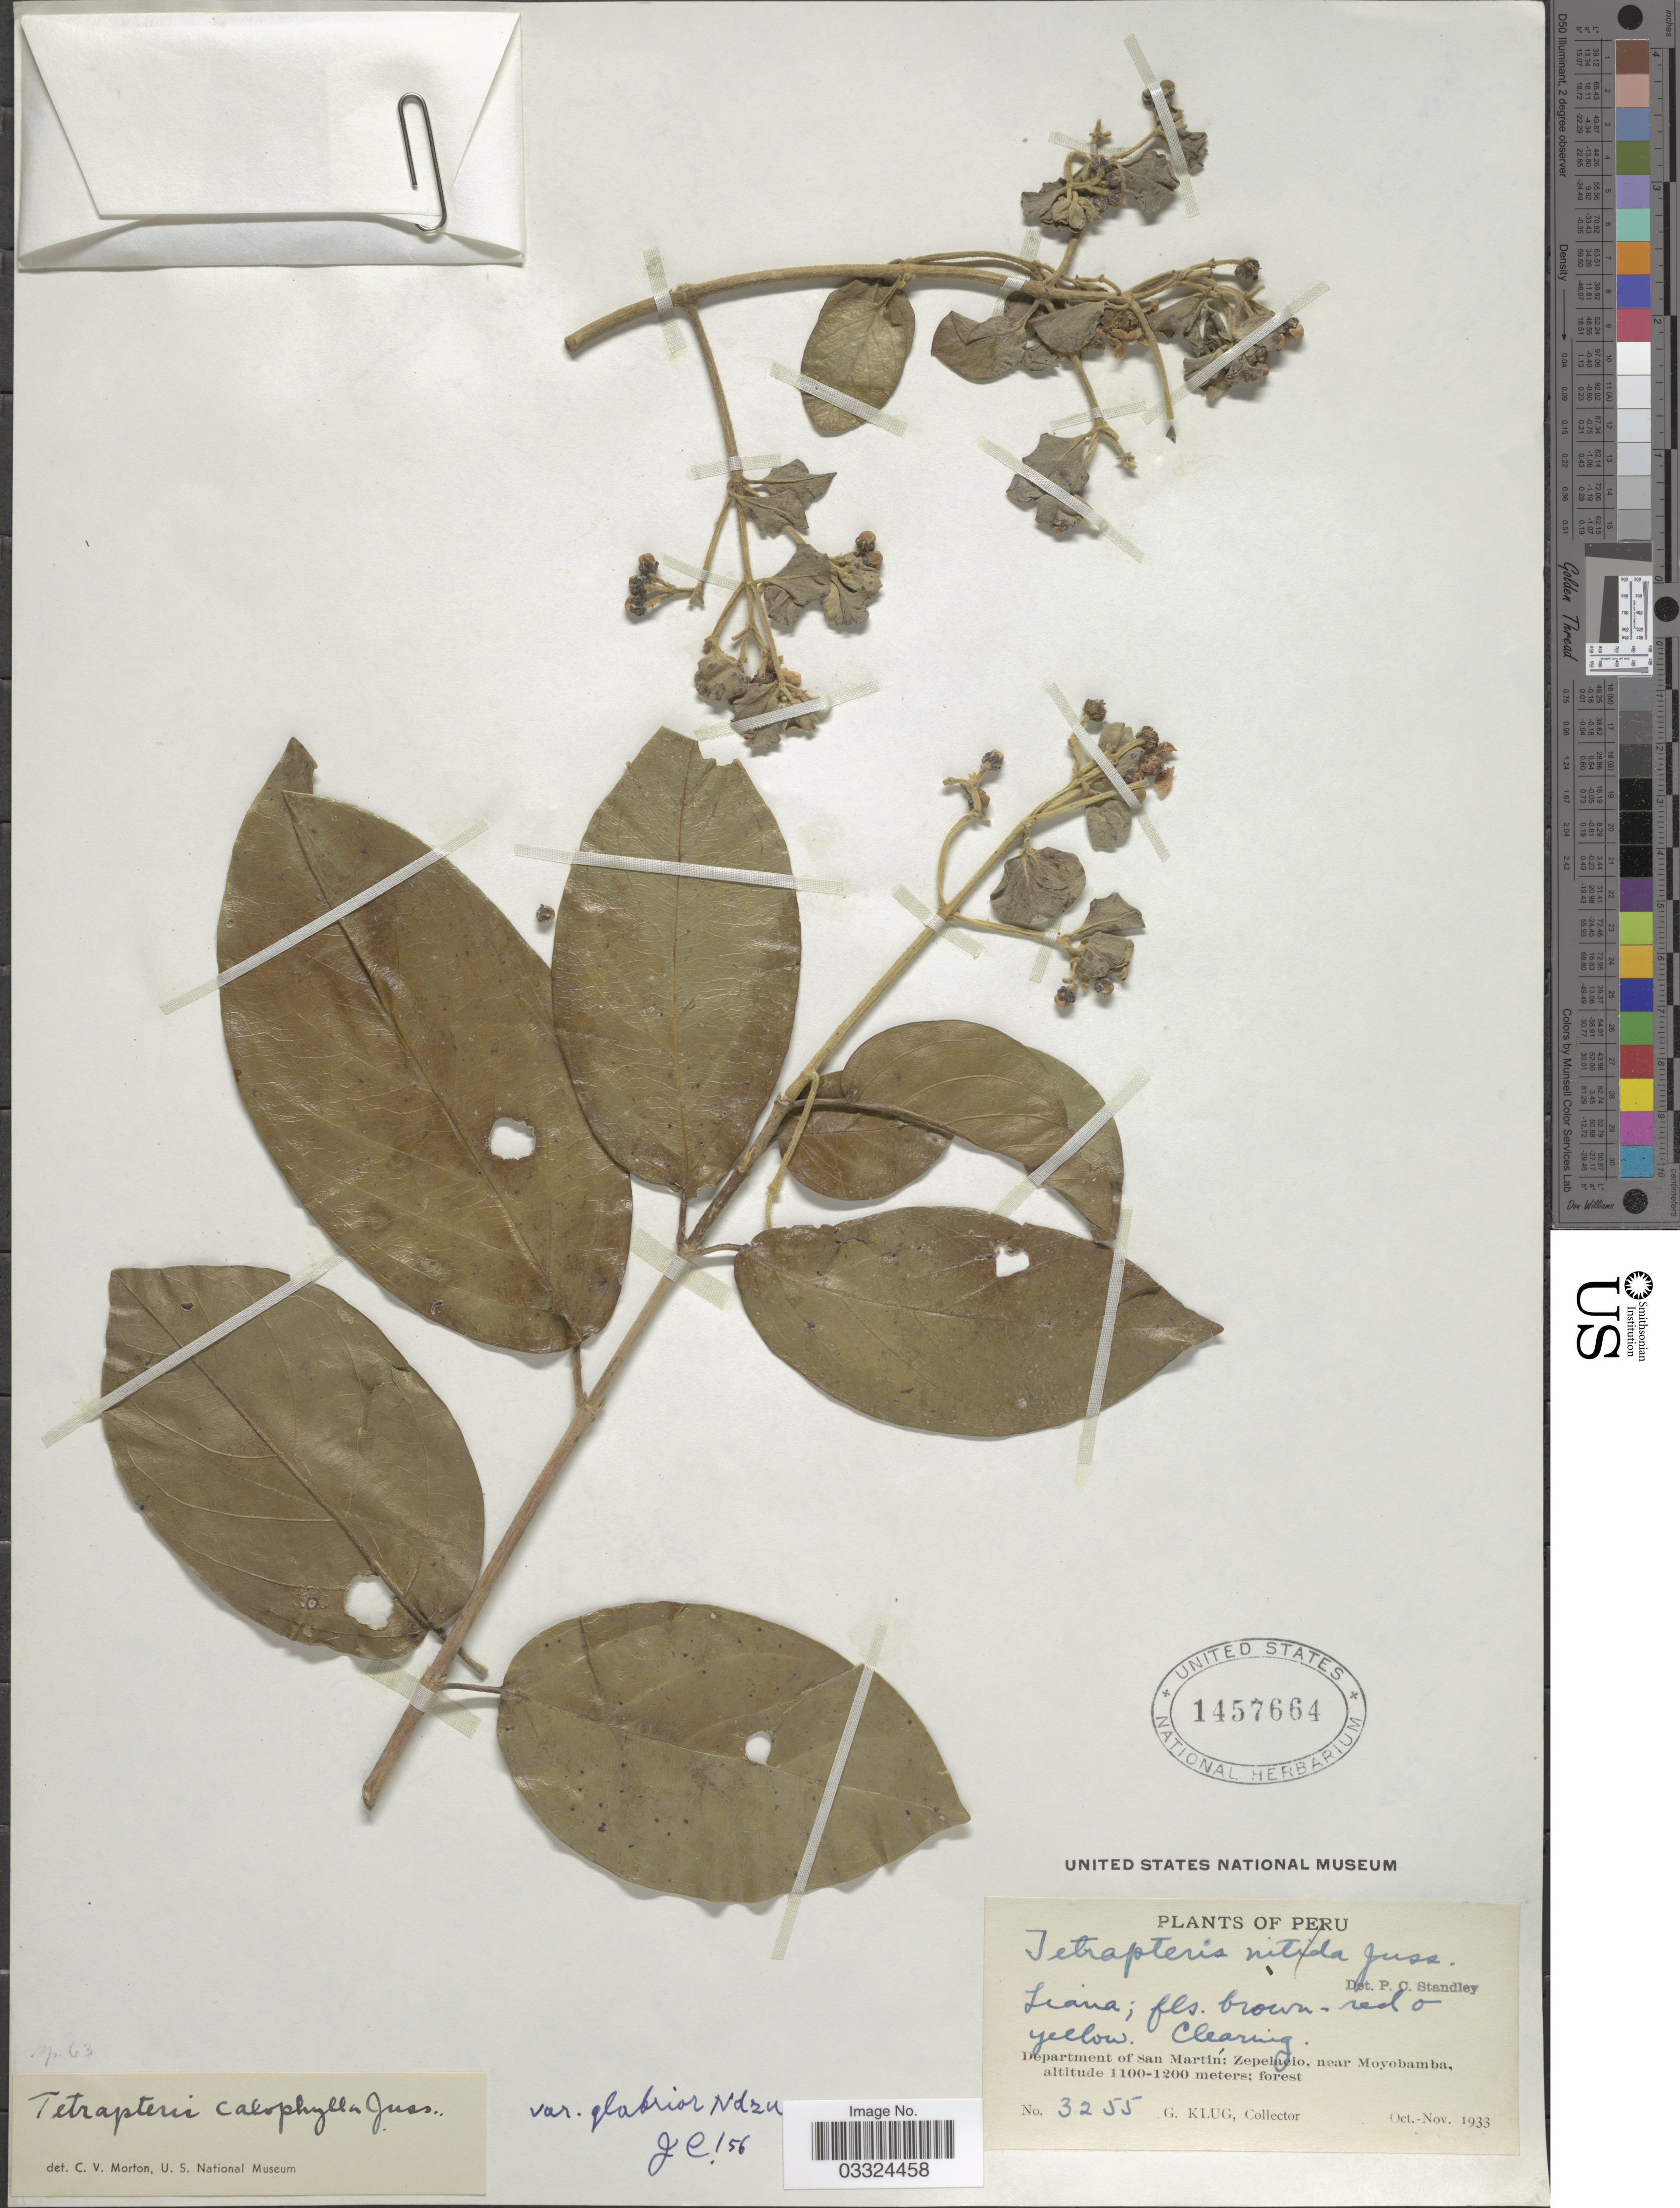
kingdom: Plantae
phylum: Tracheophyta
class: Magnoliopsida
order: Malpighiales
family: Malpighiaceae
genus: Tetrapterys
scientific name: Tetrapterys calophylla var. glabrifolia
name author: Griseb.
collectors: G. Klug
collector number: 3255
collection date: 1933-10/1933-11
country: Peru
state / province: San Martín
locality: Department of San Martín: Zepelacio, near Moyobamba.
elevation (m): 1100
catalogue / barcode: US 1457664